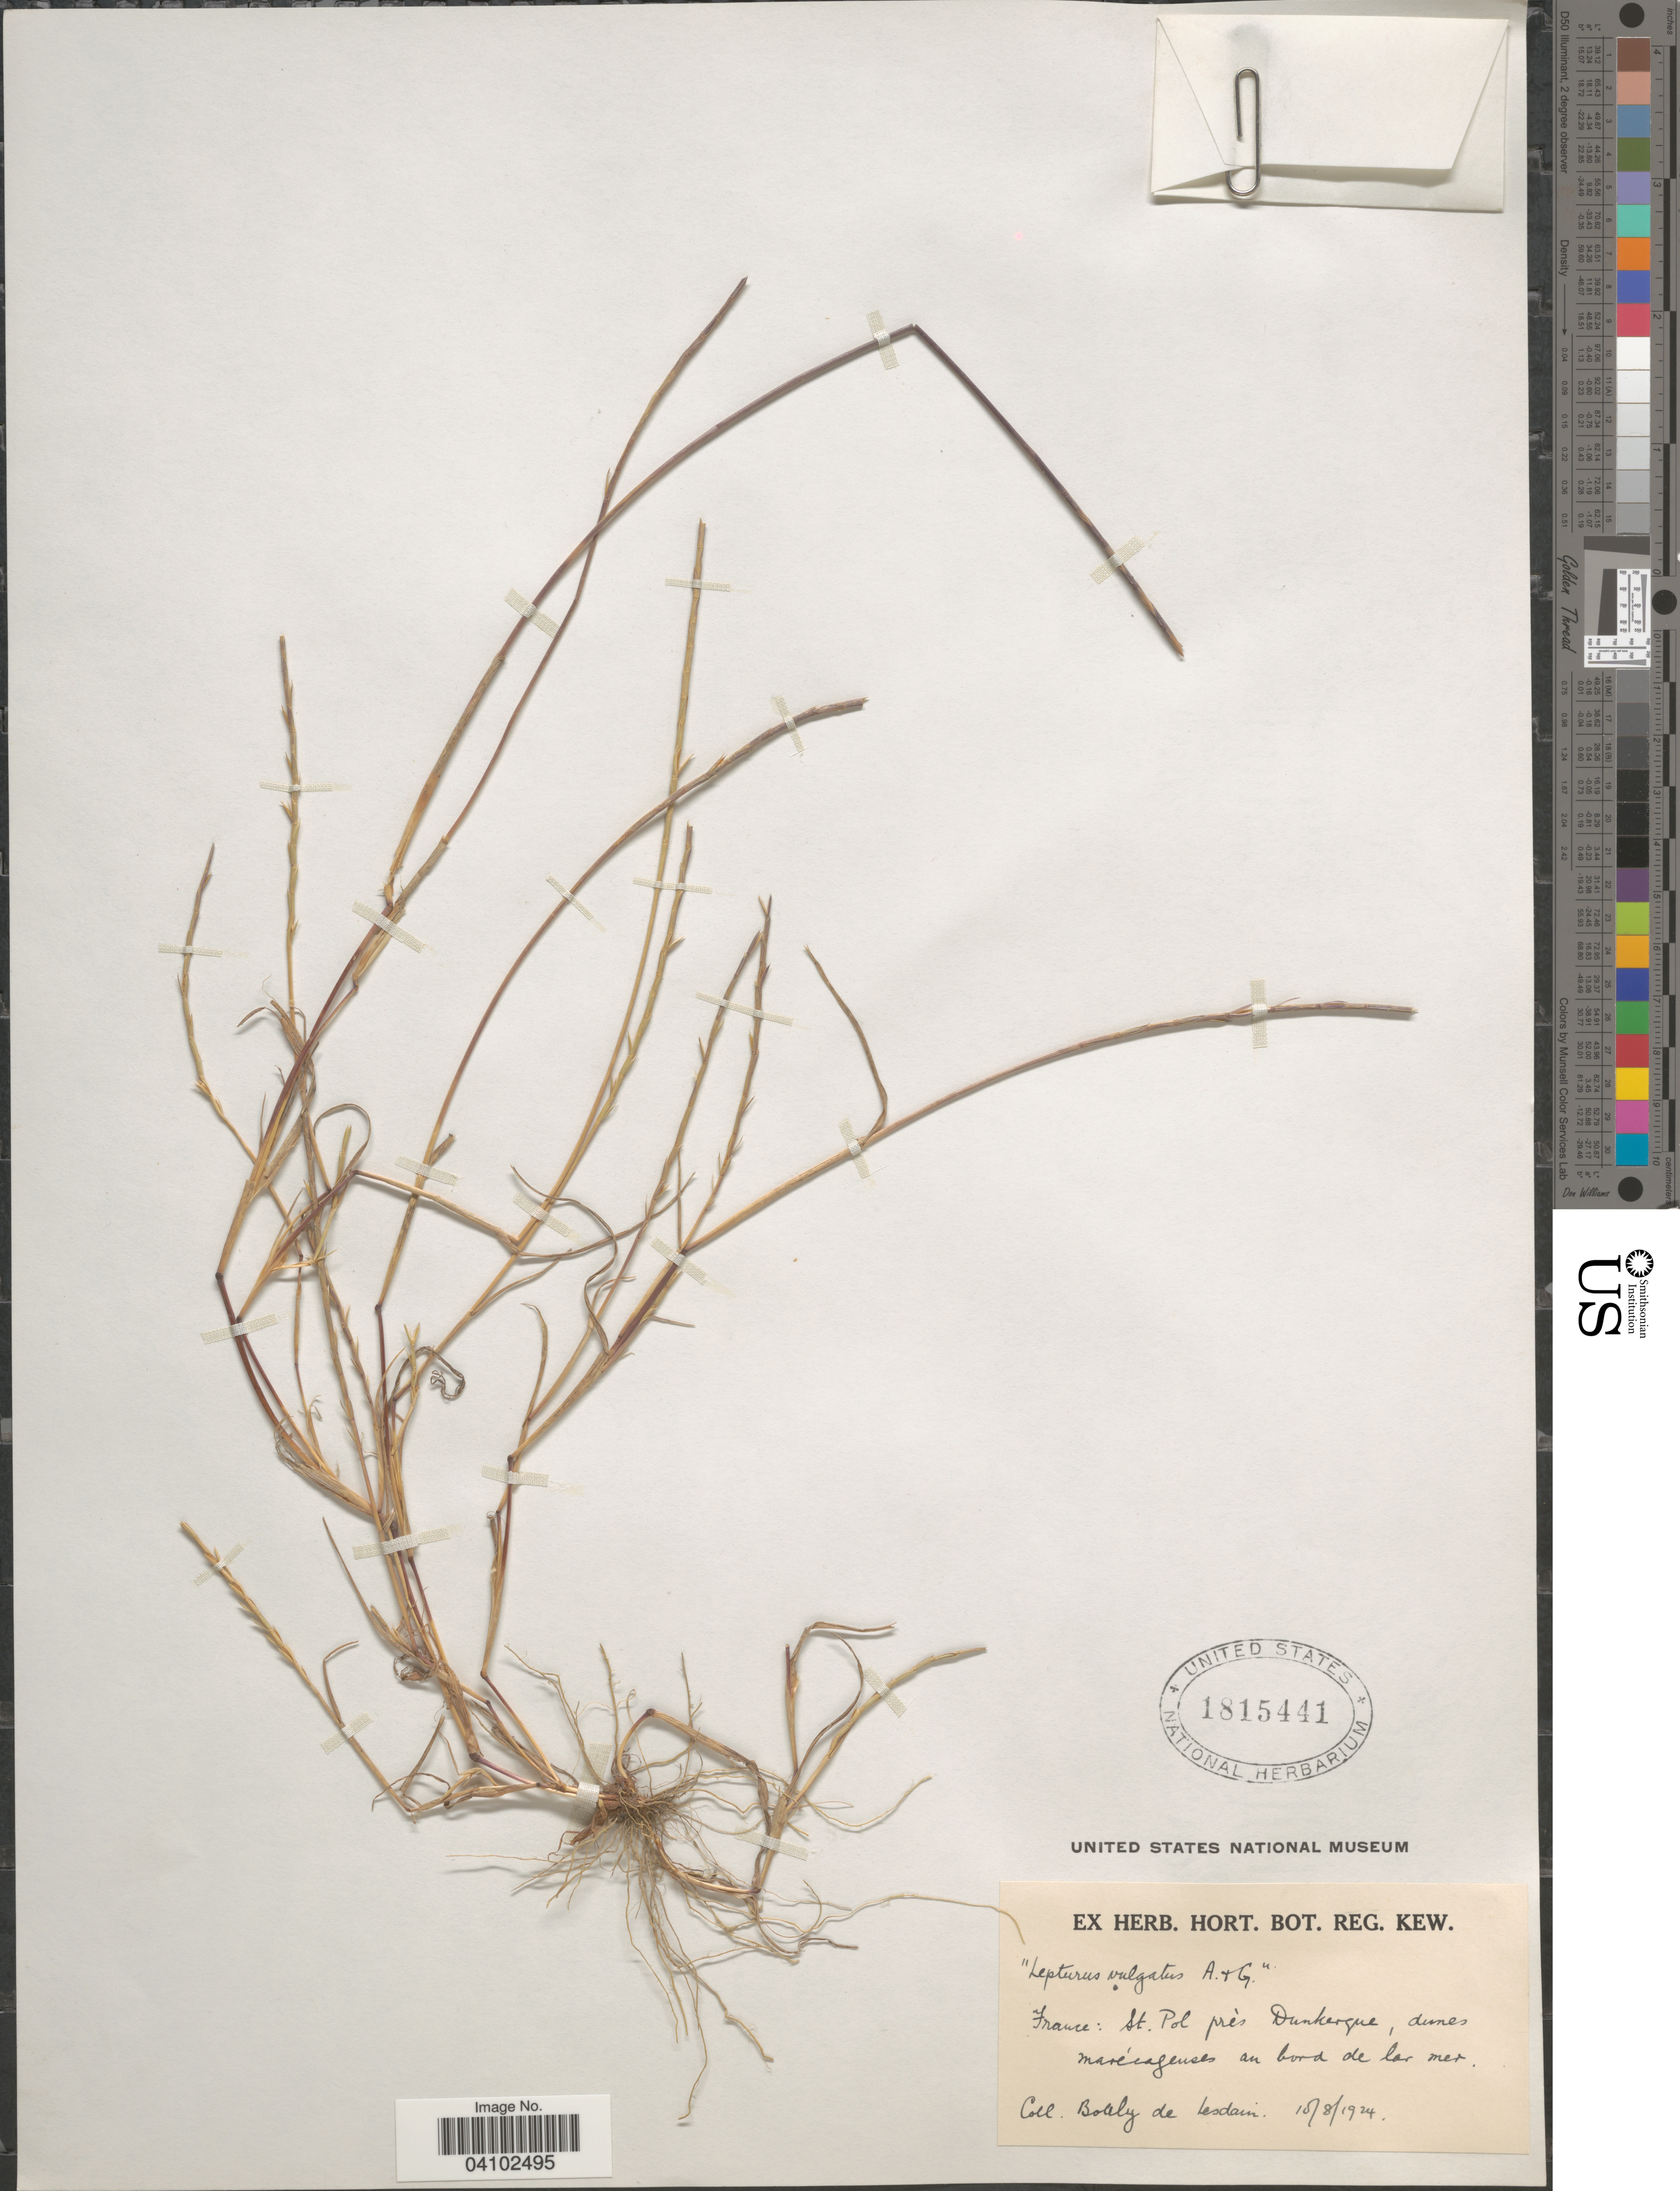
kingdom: Plantae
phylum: Tracheophyta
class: Liliopsida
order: Poales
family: Poaceae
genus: Hainardia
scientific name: Hainardia cylindrica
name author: (Willd.) Greuter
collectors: M. Bouly de Lesdain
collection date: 1924-08-10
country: France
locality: St. Pol près Dunkerque, dunes marécageuses au bord de las [interpreted] mer.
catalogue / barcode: US 1815441